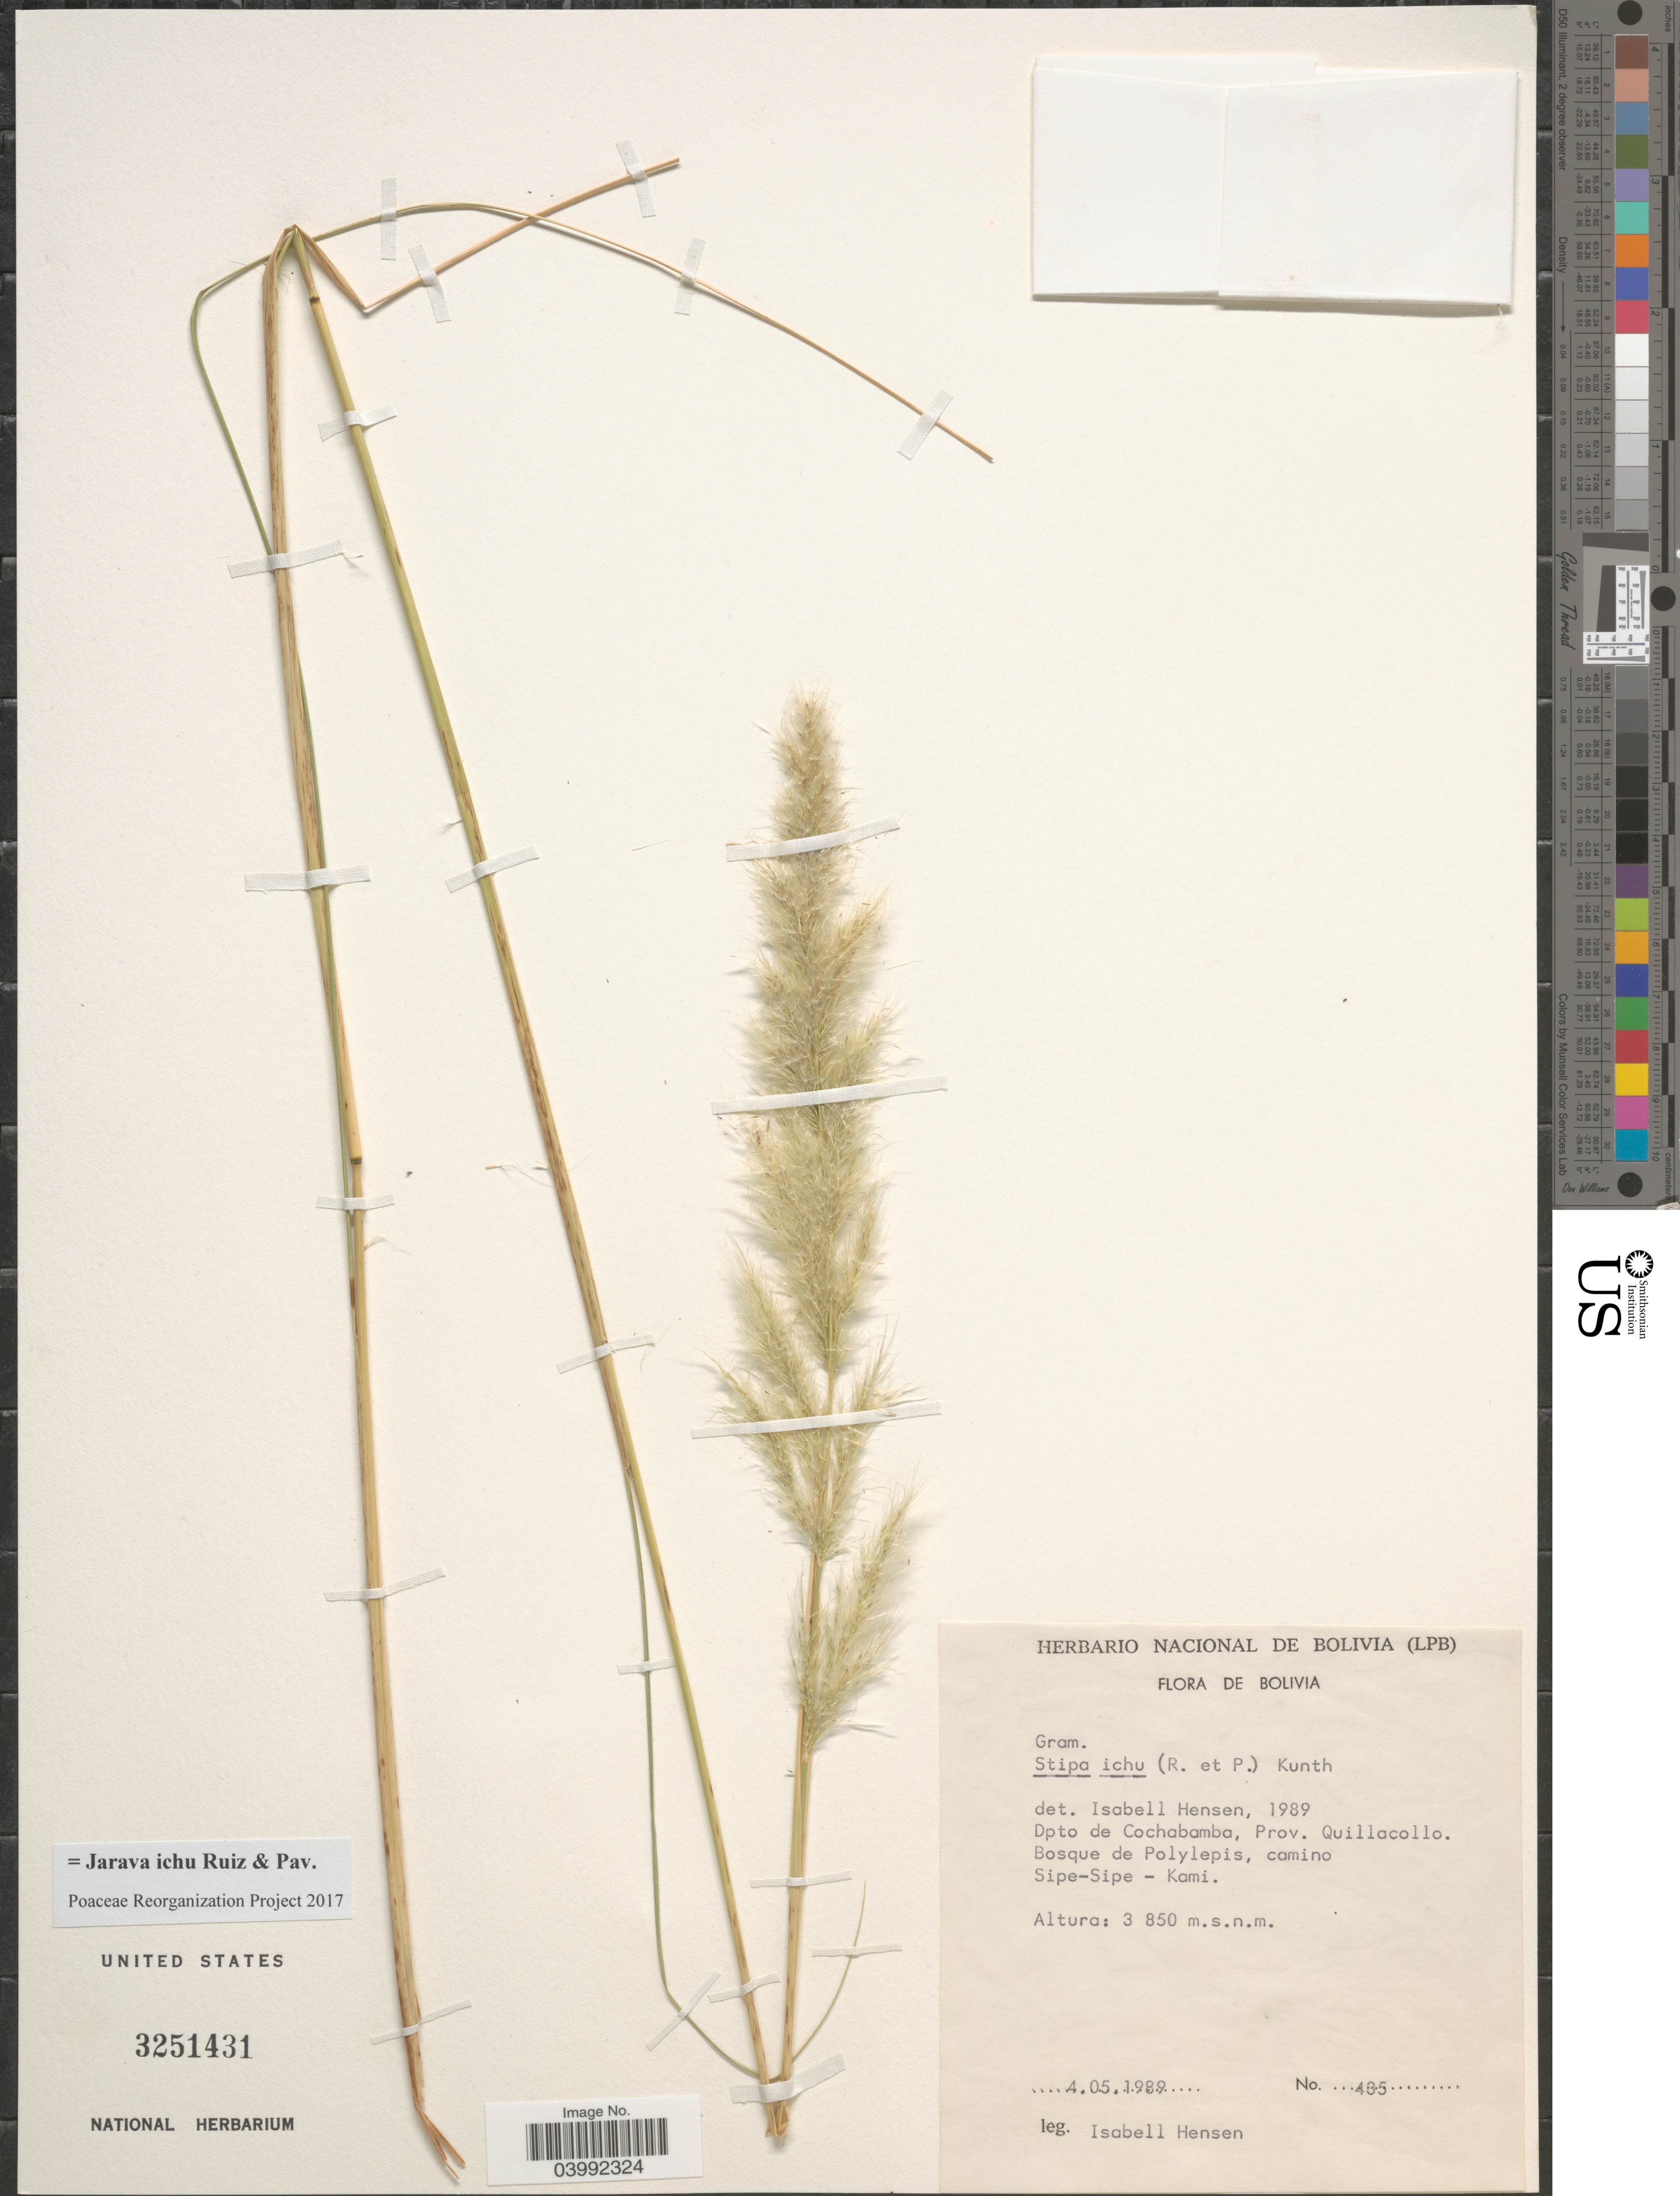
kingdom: Plantae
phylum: Tracheophyta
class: Liliopsida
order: Poales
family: Poaceae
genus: Jarava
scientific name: Jarava ichu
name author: Ruiz & Pav.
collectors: I. Hensen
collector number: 485*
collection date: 1989-05-04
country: Bolivia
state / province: Cochabamba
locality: Dpto Cochabamba, Prov. Quillacollo.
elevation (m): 3850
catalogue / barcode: US 3251431